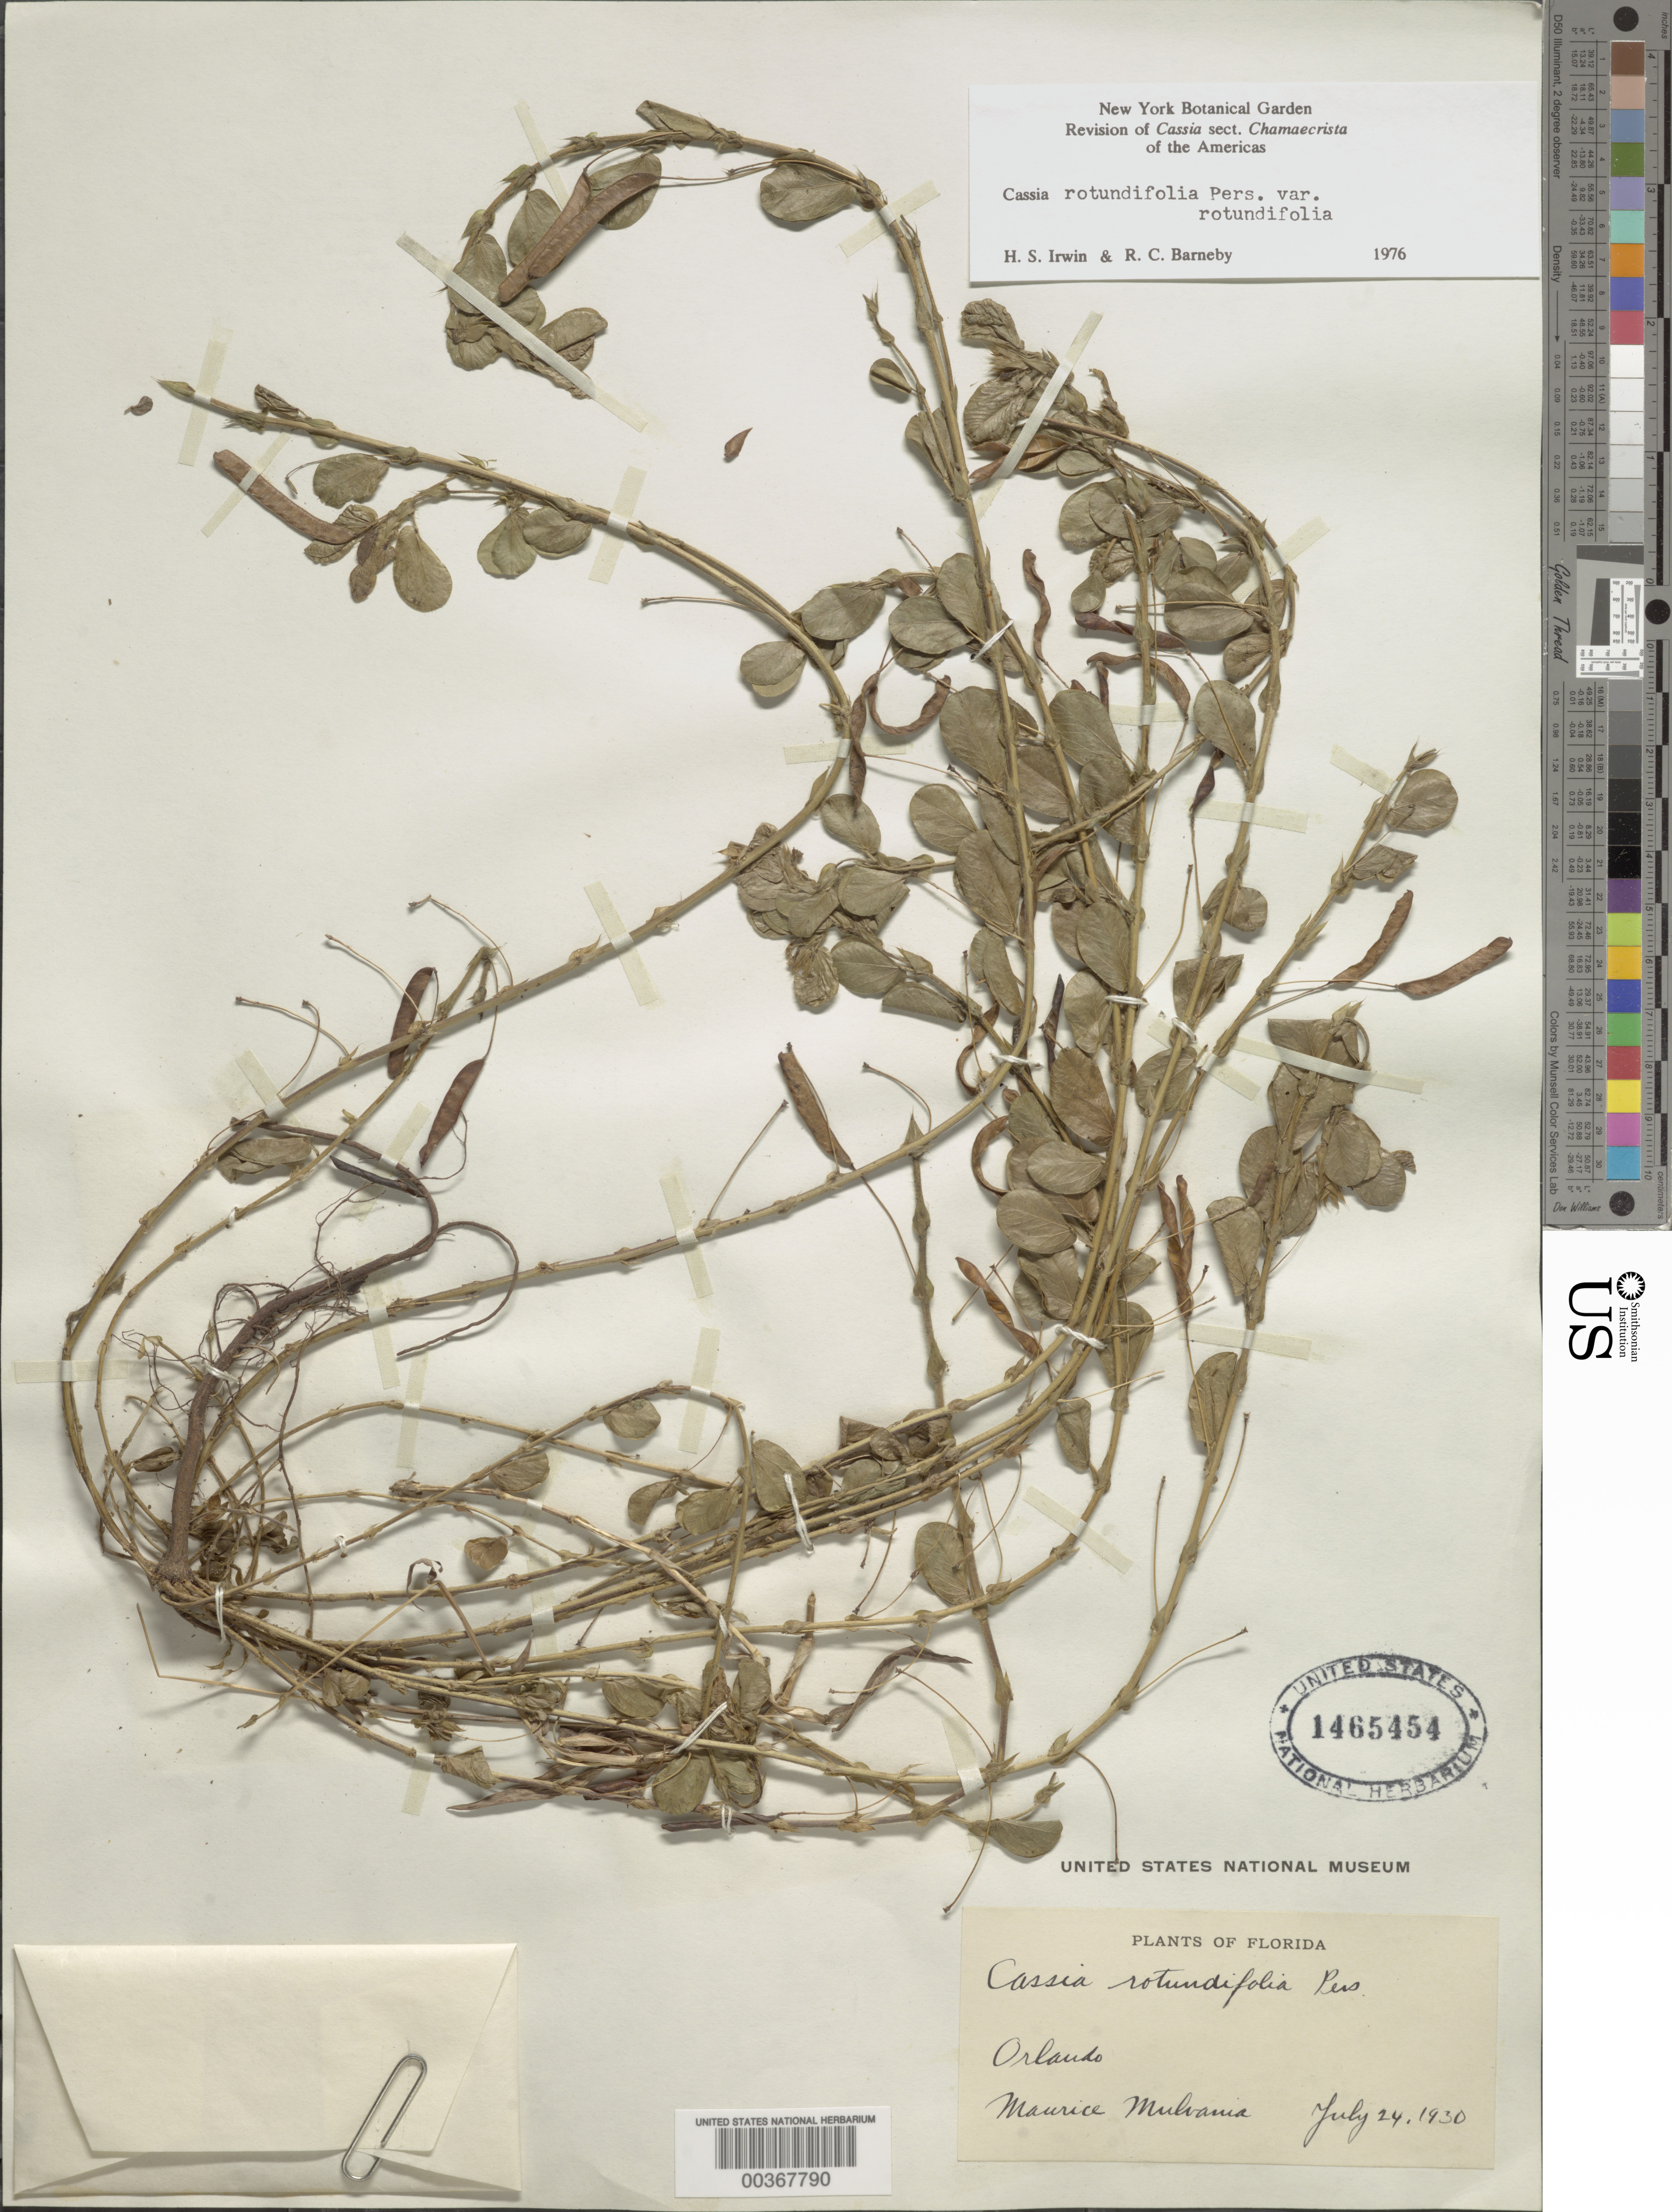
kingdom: Plantae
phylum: Tracheophyta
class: Magnoliopsida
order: Fabales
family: Fabaceae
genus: Chamaecrista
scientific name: Chamaecrista rotundifolia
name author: (Pers.) Greene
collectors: M. Mulvania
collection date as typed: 24 Jul 1930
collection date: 1930-07-24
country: United States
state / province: Florida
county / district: Orange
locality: Orlando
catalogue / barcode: US 1465454